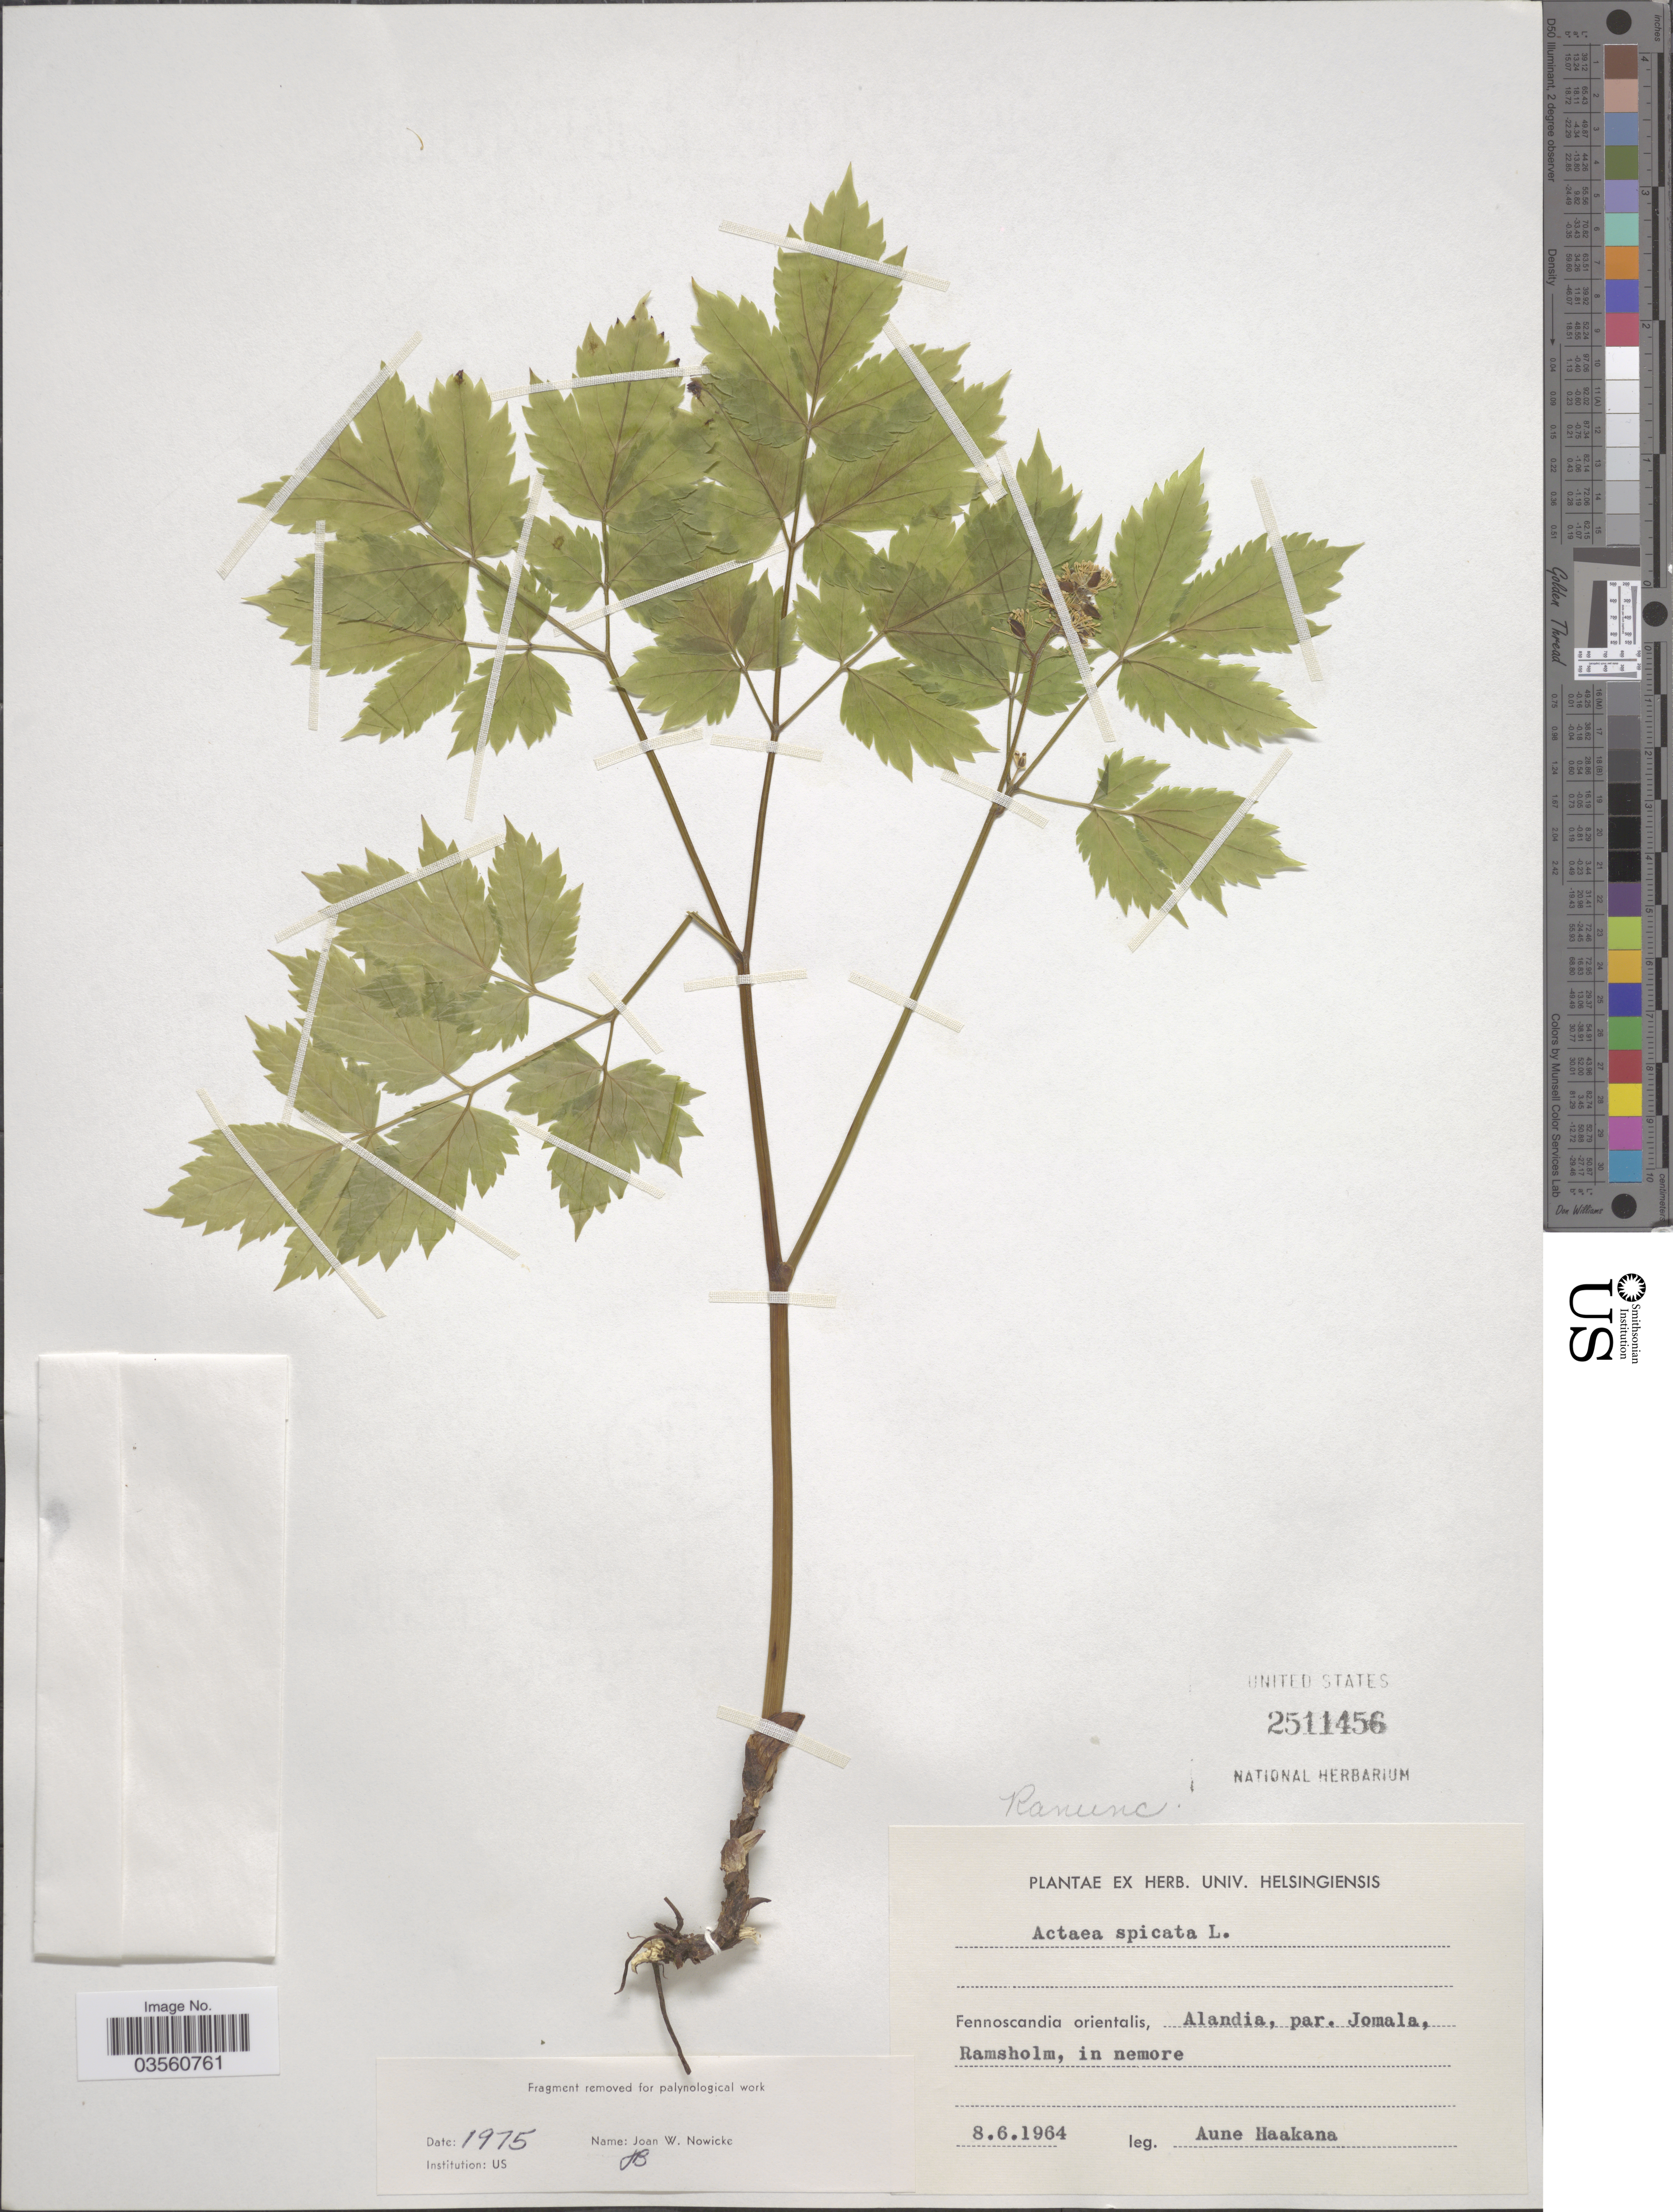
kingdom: Plantae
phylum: Tracheophyta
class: Magnoliopsida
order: Ranunculales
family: Ranunculaceae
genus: Actaea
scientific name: Actaea spicata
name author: L.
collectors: A. Haakana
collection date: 1964-06-08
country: Finland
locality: Fennoscandia orientalis, Alandia, par. Jomala, Ramsholm, in nemore.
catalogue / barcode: US 2511456